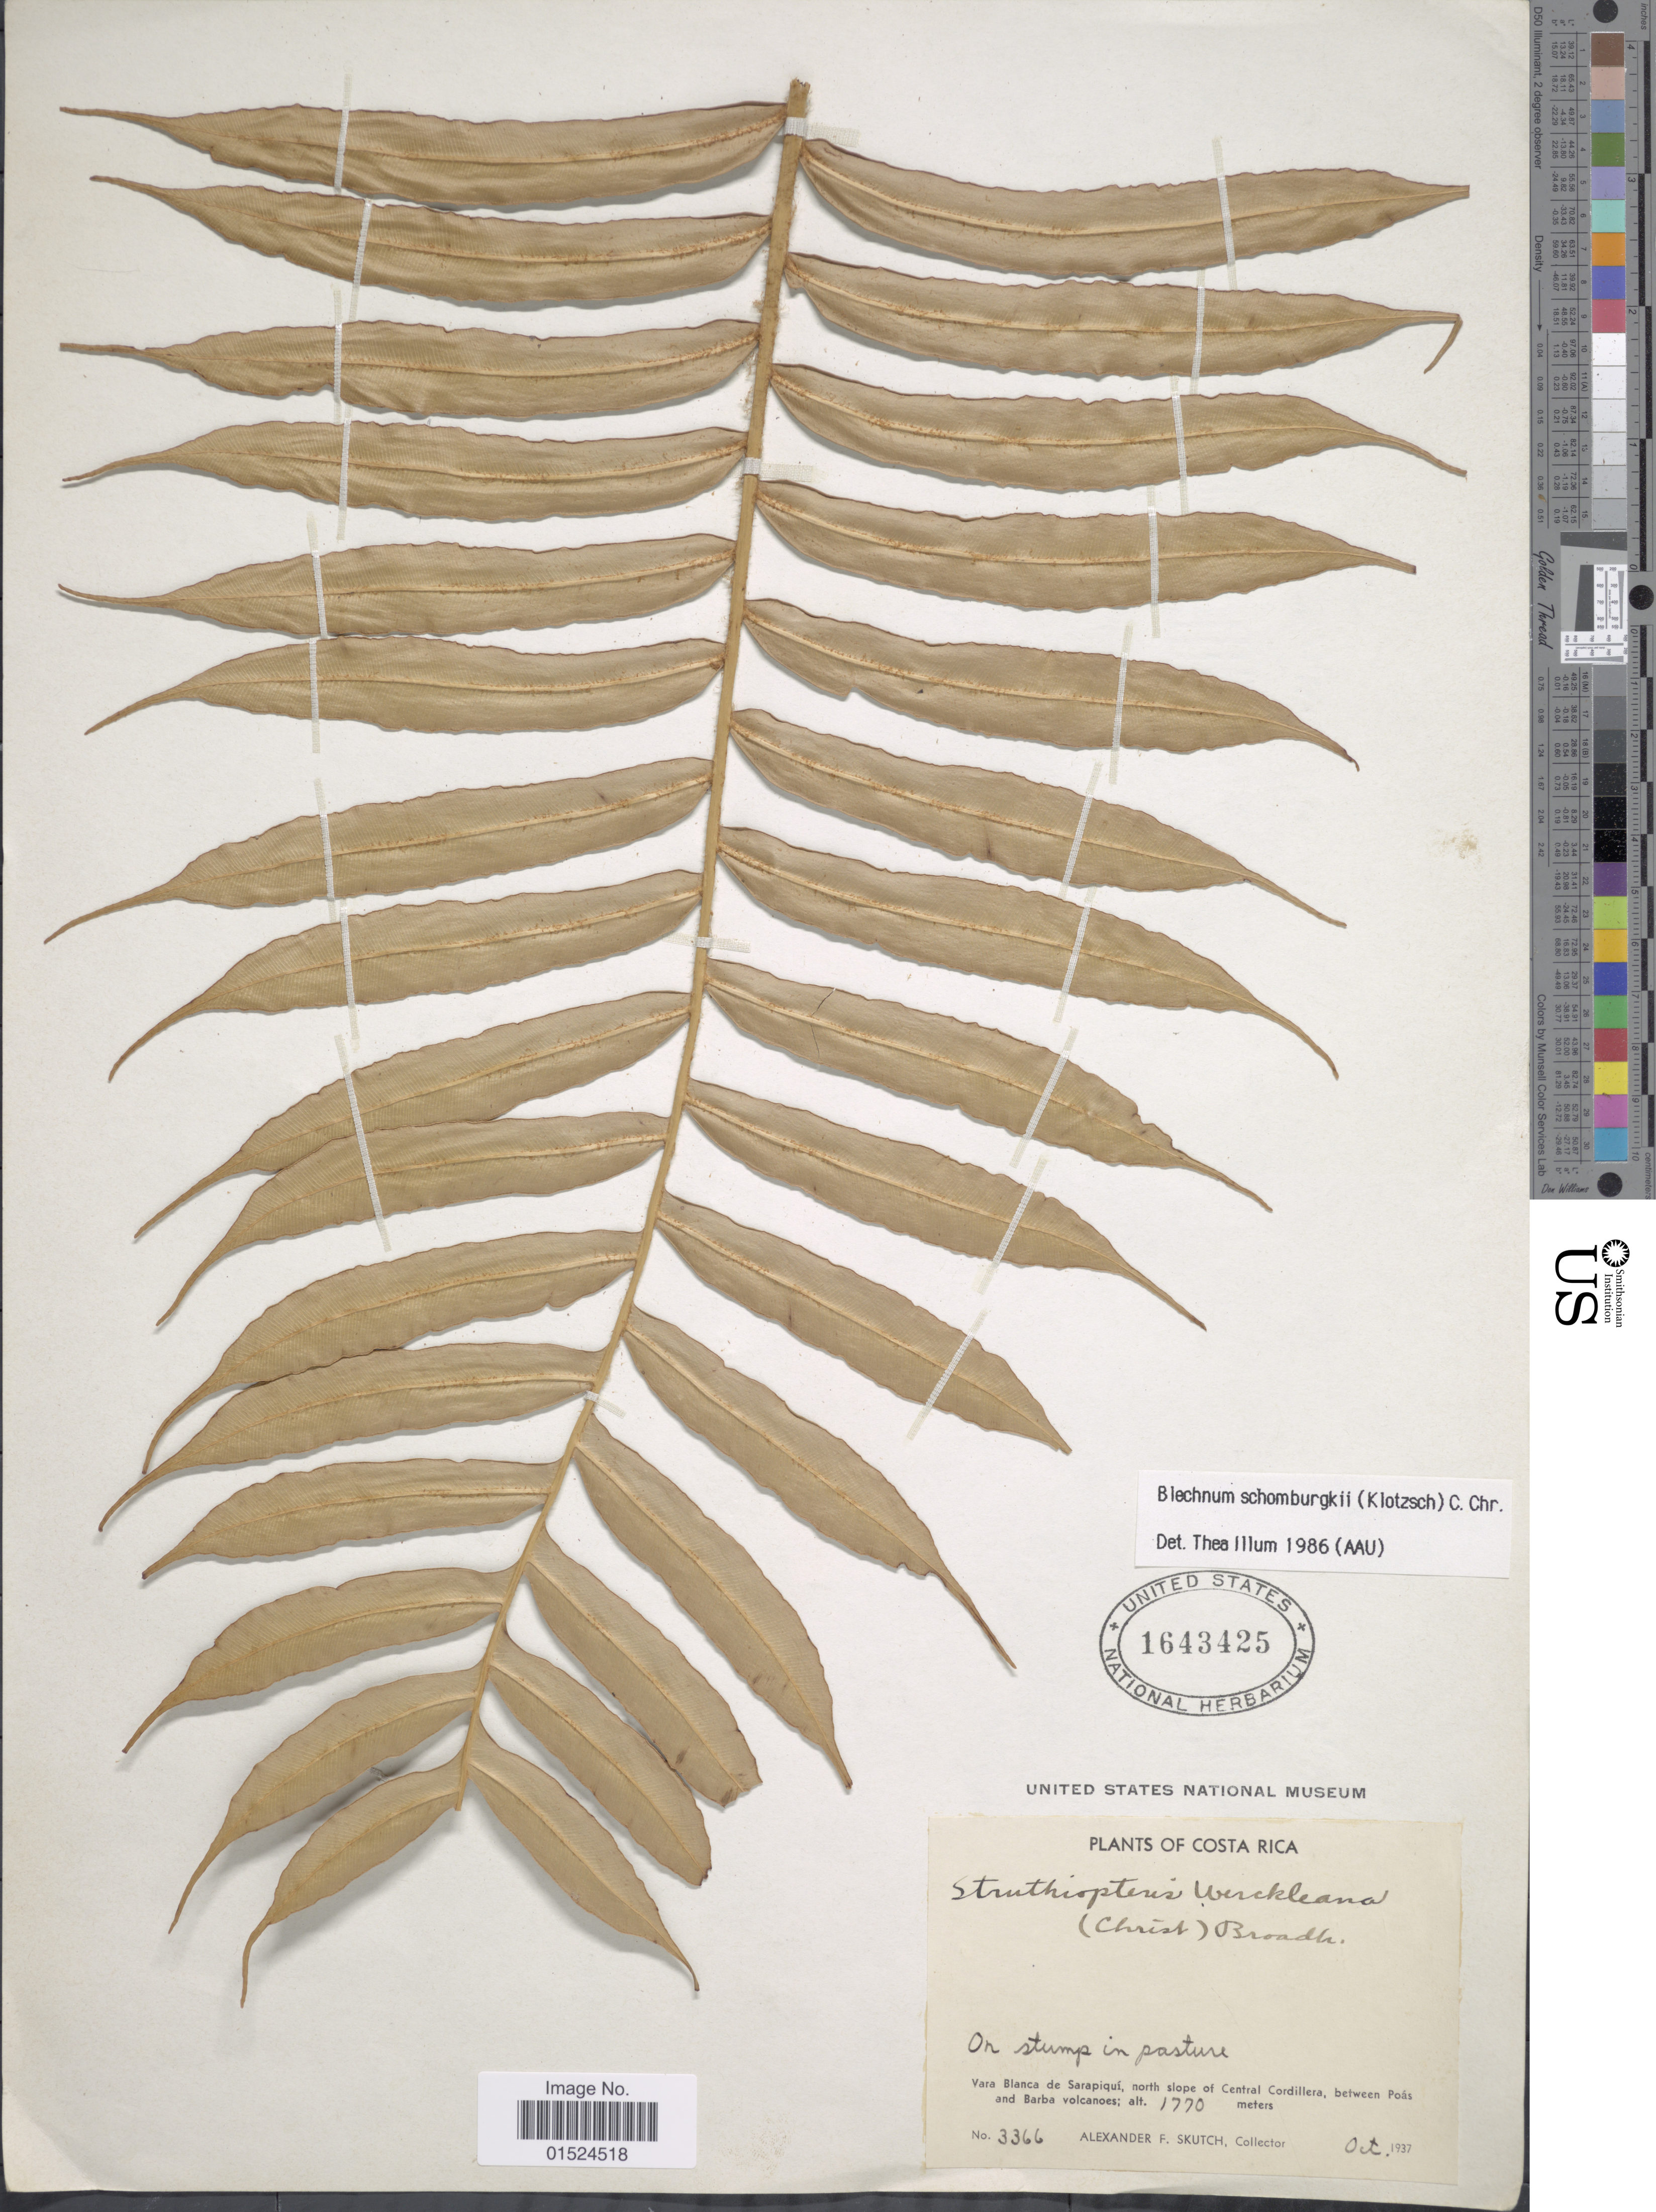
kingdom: Plantae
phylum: Tracheophyta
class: Polypodiopsida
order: Polypodiales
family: Blechnaceae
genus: Blechnum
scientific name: Blechnum schomburgkii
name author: (Klotzsch) C. Chr.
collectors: A. F. Skutch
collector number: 3366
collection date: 1937-10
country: Costa Rica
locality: Vara Blanca de Sarapiquí, north slope of Central Cordillera, between Poás and Barba volcanoes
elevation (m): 1770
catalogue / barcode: US 1643425